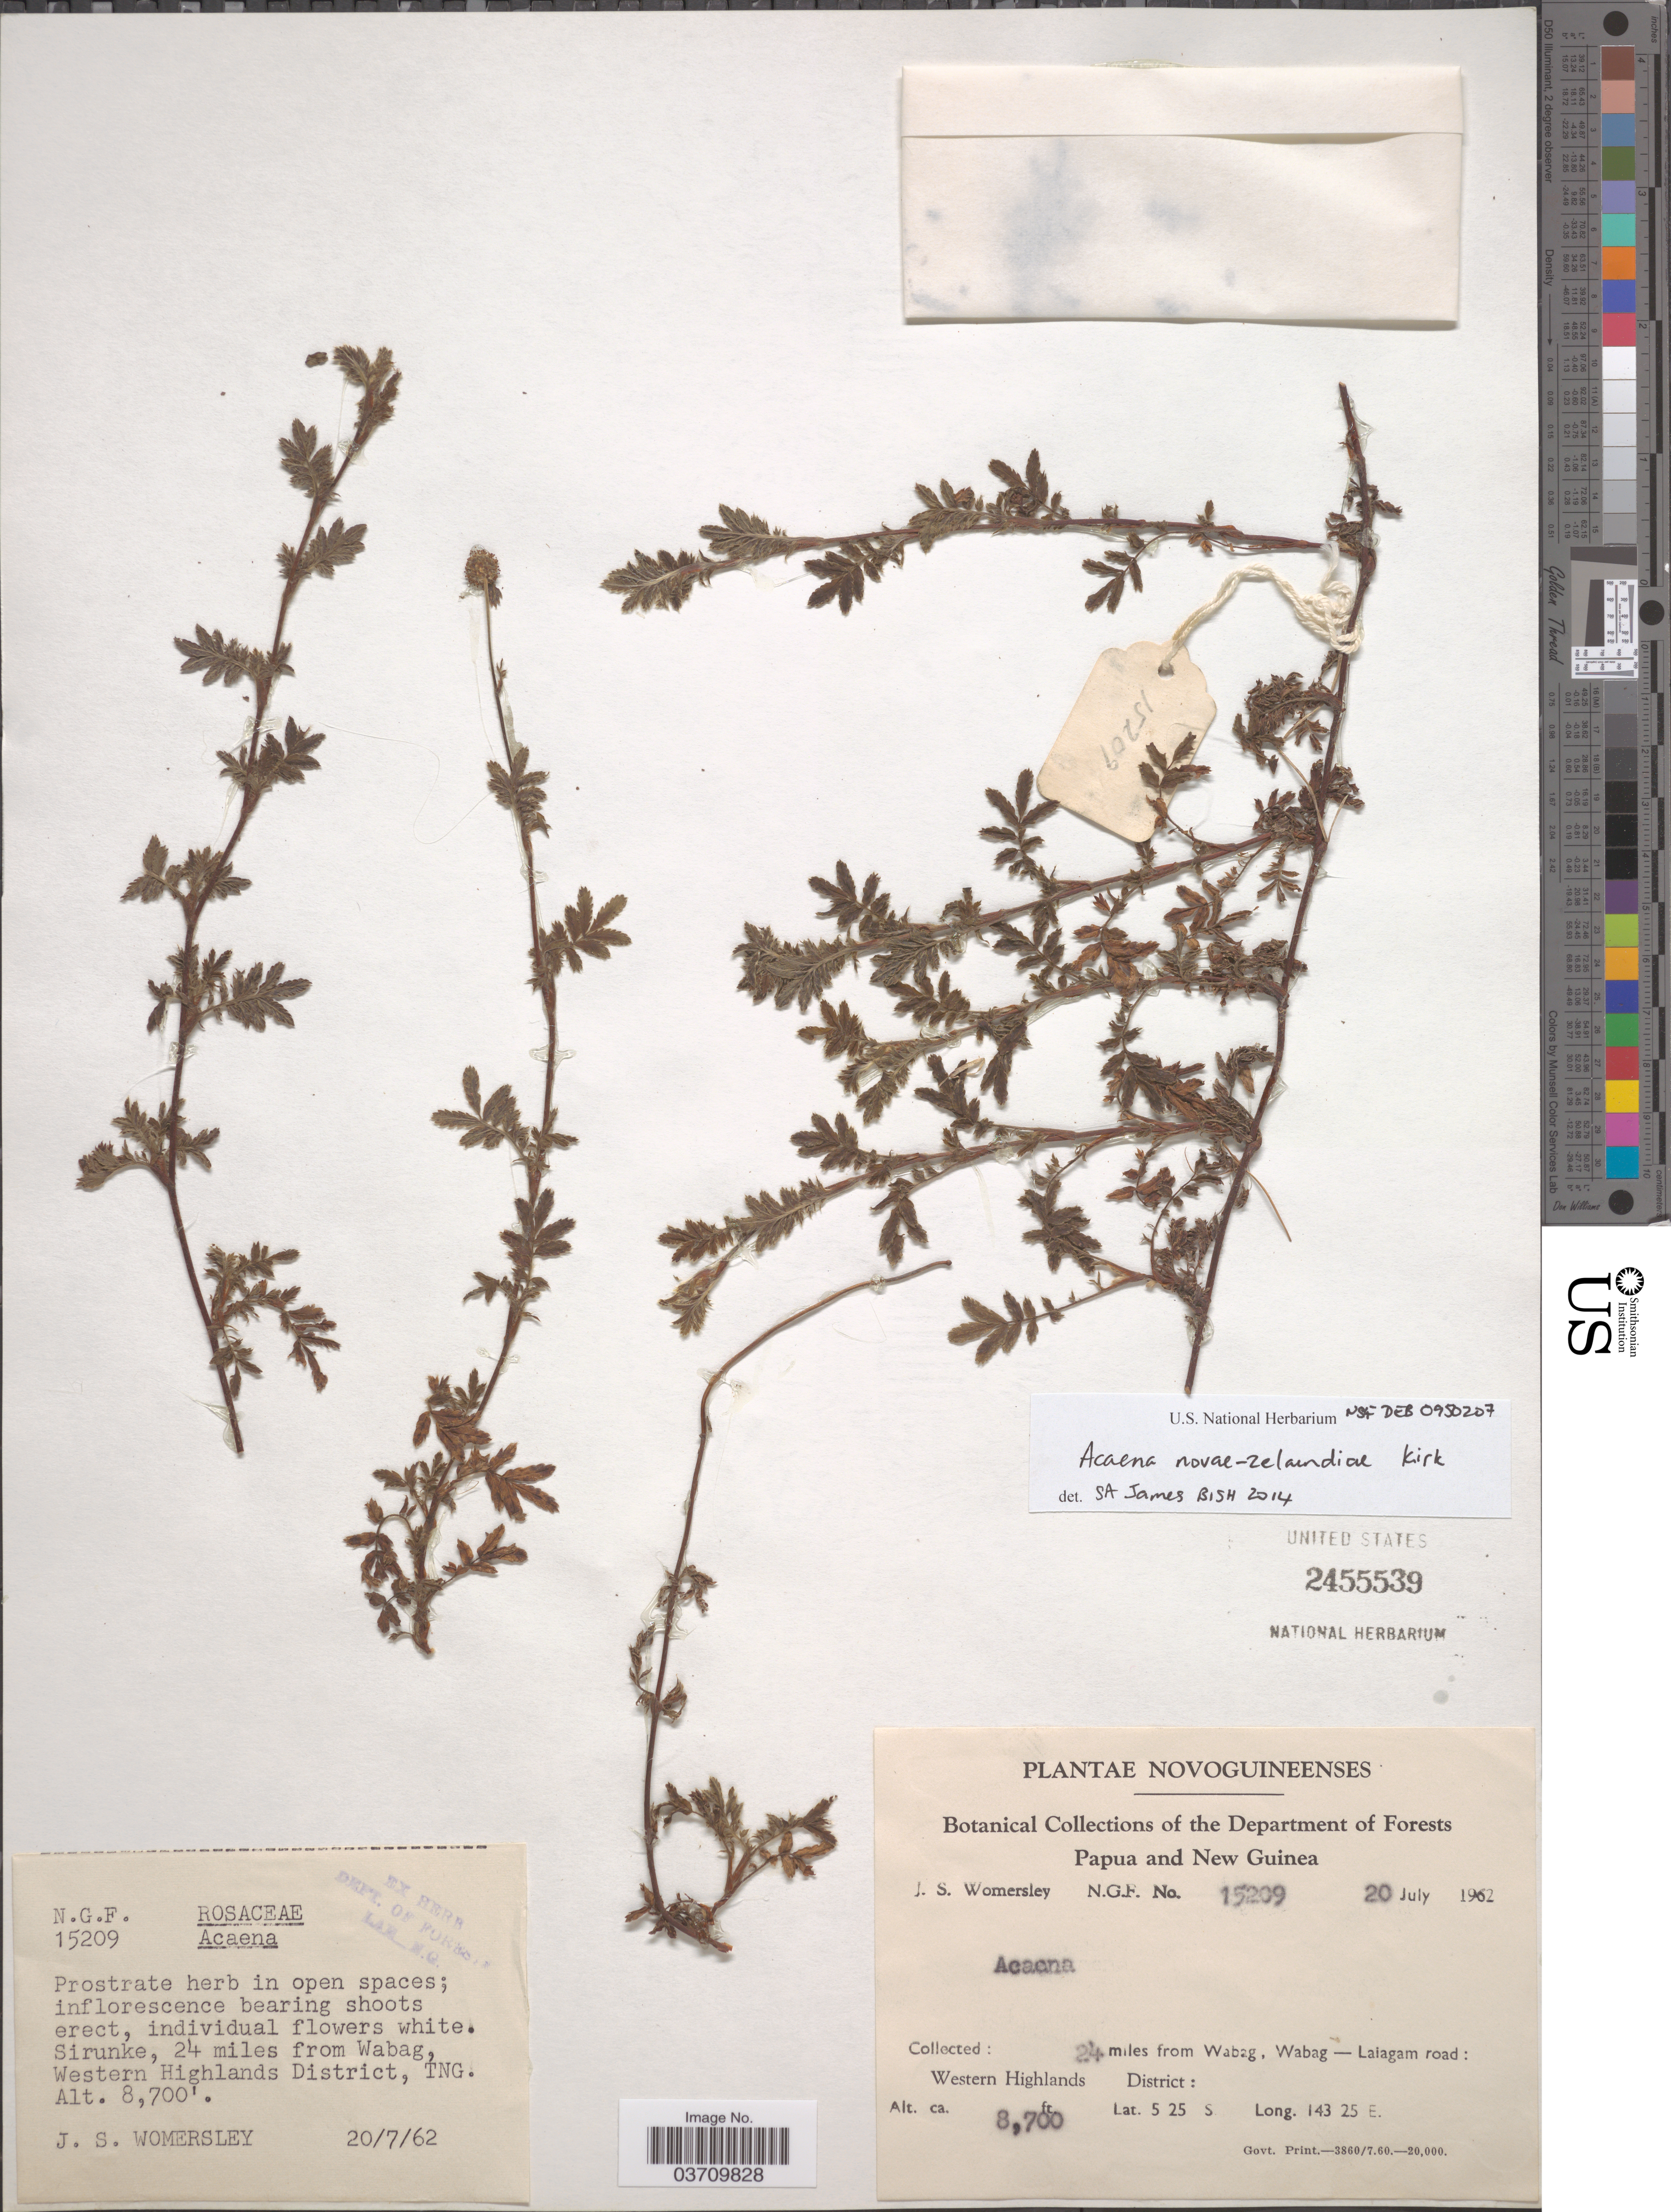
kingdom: Plantae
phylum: Tracheophyta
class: Magnoliopsida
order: Rosales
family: Rosaceae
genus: Acaena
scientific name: Acaena novae-zelandiae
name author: Kirk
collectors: J. S. Womersley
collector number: N.G.F. 15209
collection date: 1962-07-20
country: Papua New Guinea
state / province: Western Highlands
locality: Nogoguineenses. 24 miles from Wabag, Wabag - Laiagam road: Western Highlands District. Sirunke, 24 miles from Wabag. TNG.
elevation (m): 2652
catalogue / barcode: US 2455539